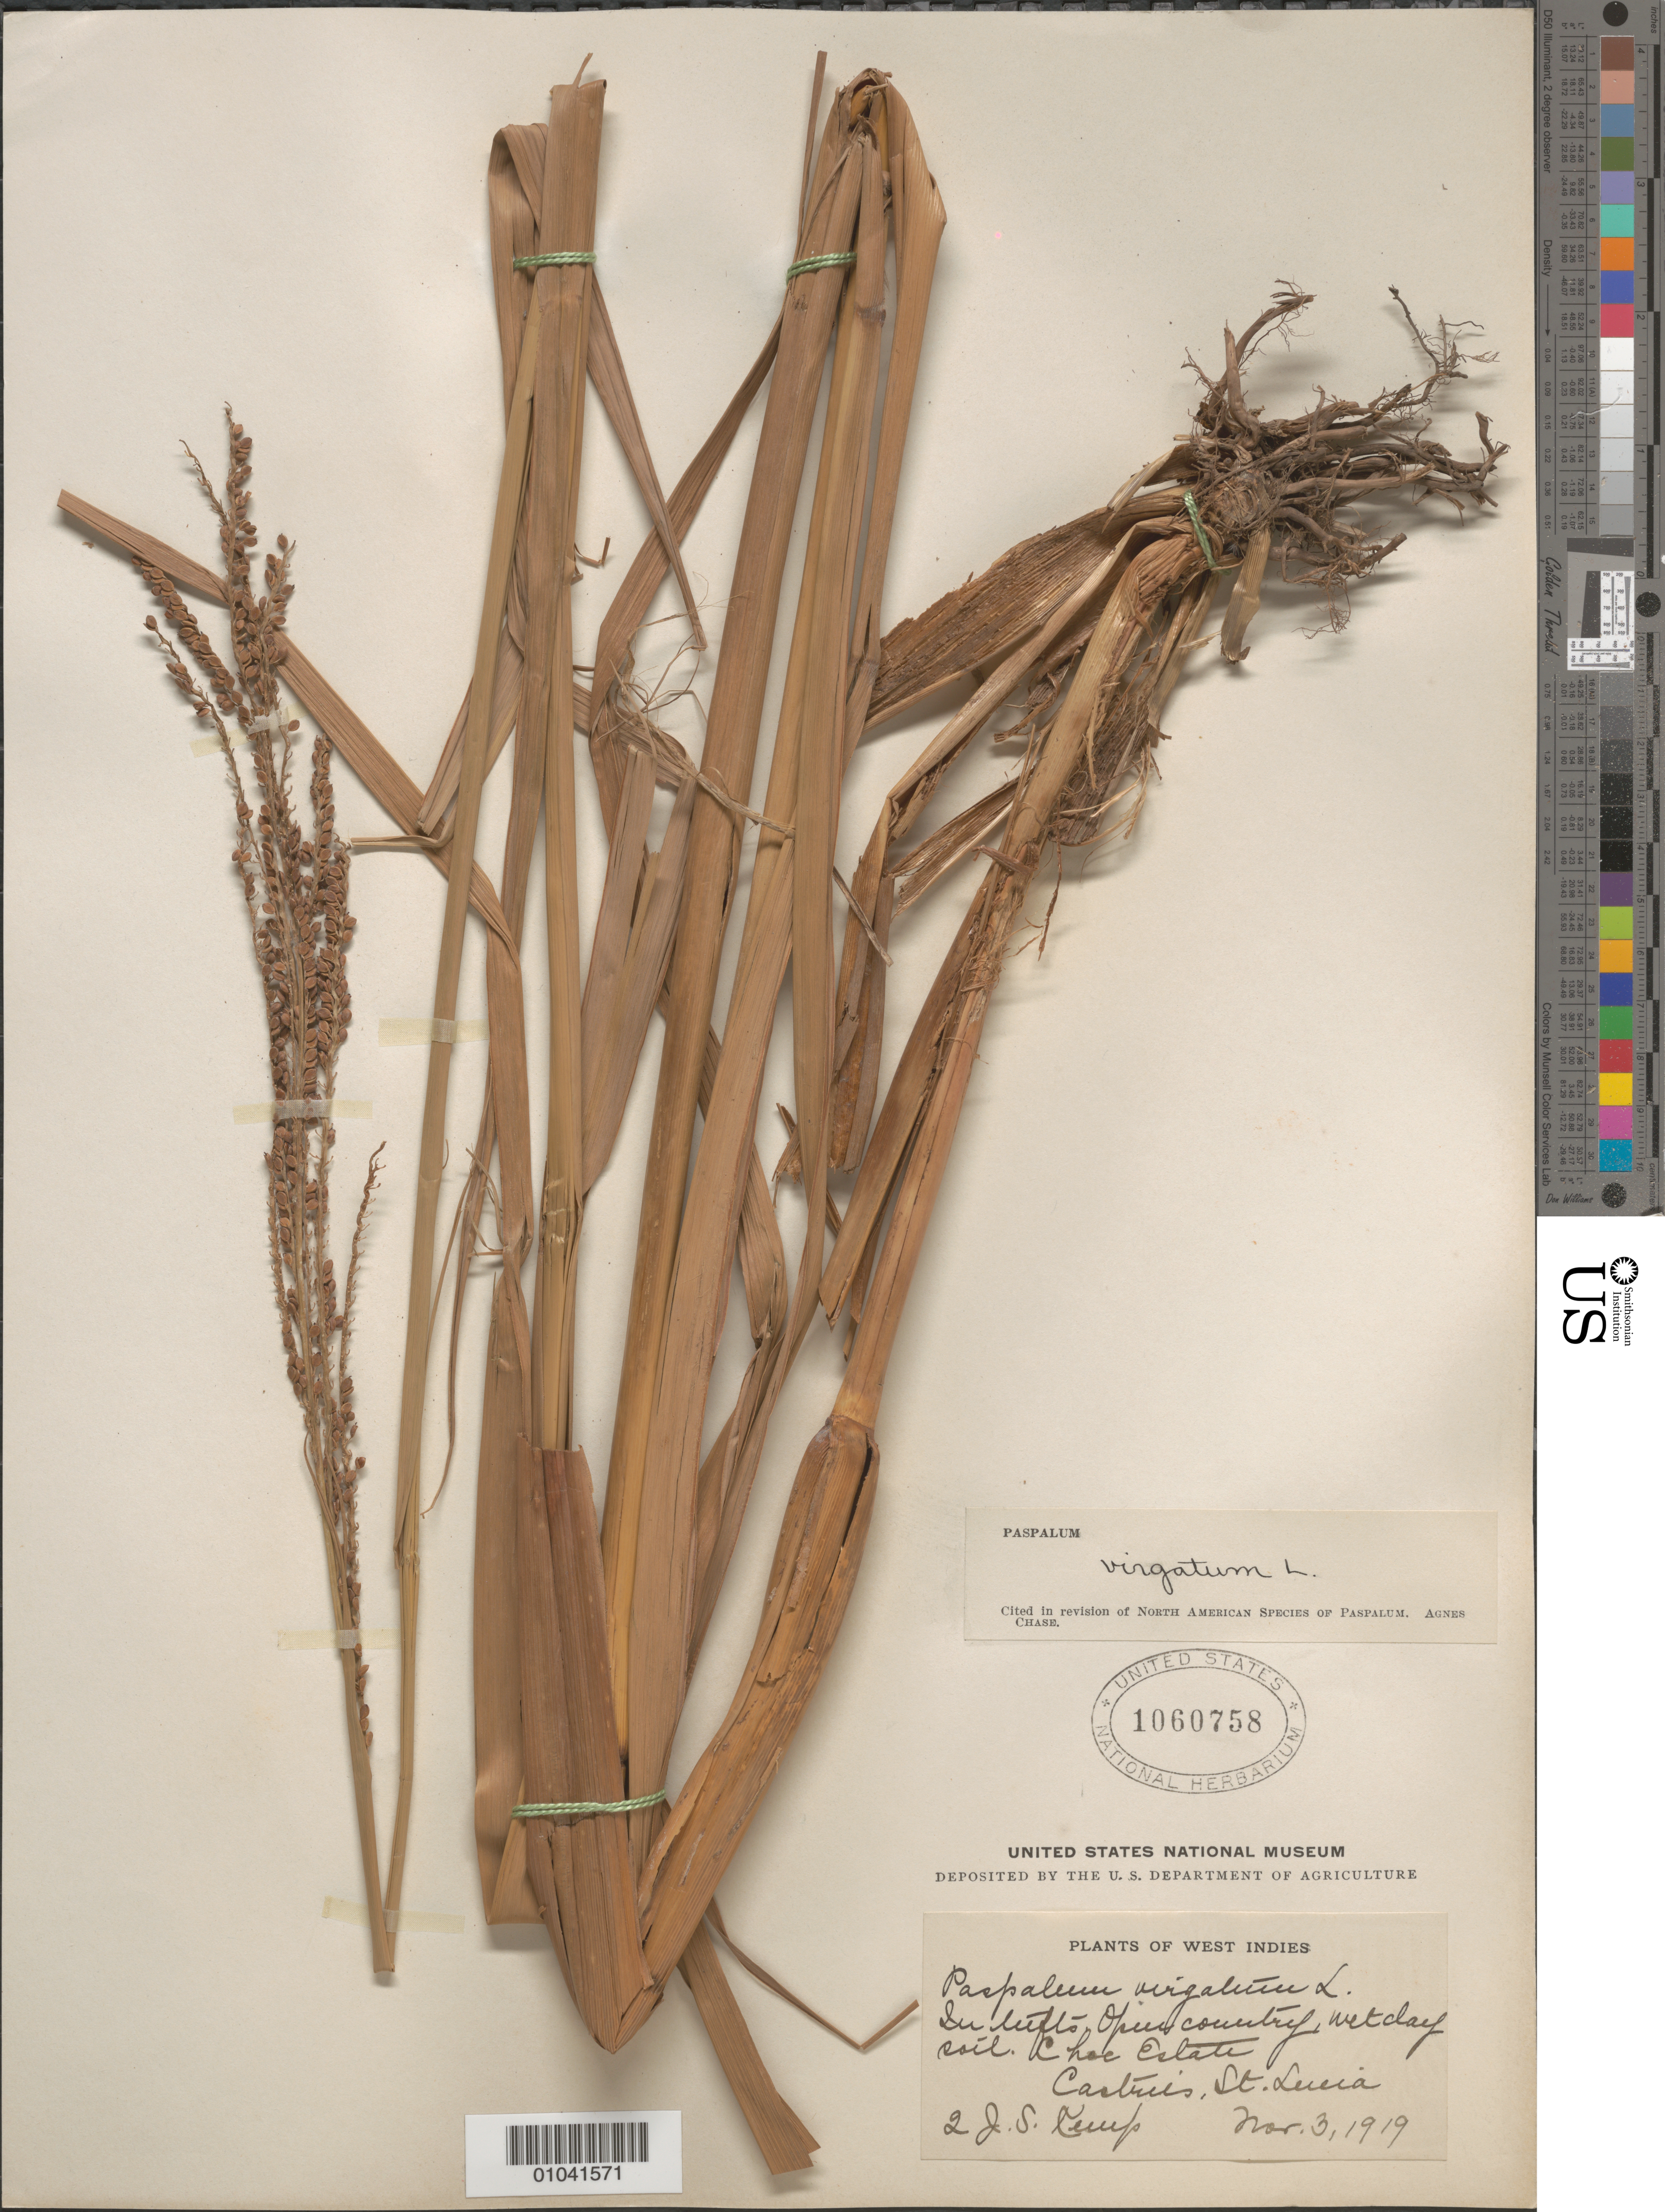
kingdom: Plantae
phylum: Tracheophyta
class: Liliopsida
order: Poales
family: Poaceae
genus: Paspalum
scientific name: Paspalum virgatum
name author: L.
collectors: J. Kemp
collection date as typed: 03 Nov 1919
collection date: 1919-11-03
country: St. Lucia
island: St. Lucia I.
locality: Castries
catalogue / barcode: US 1060758